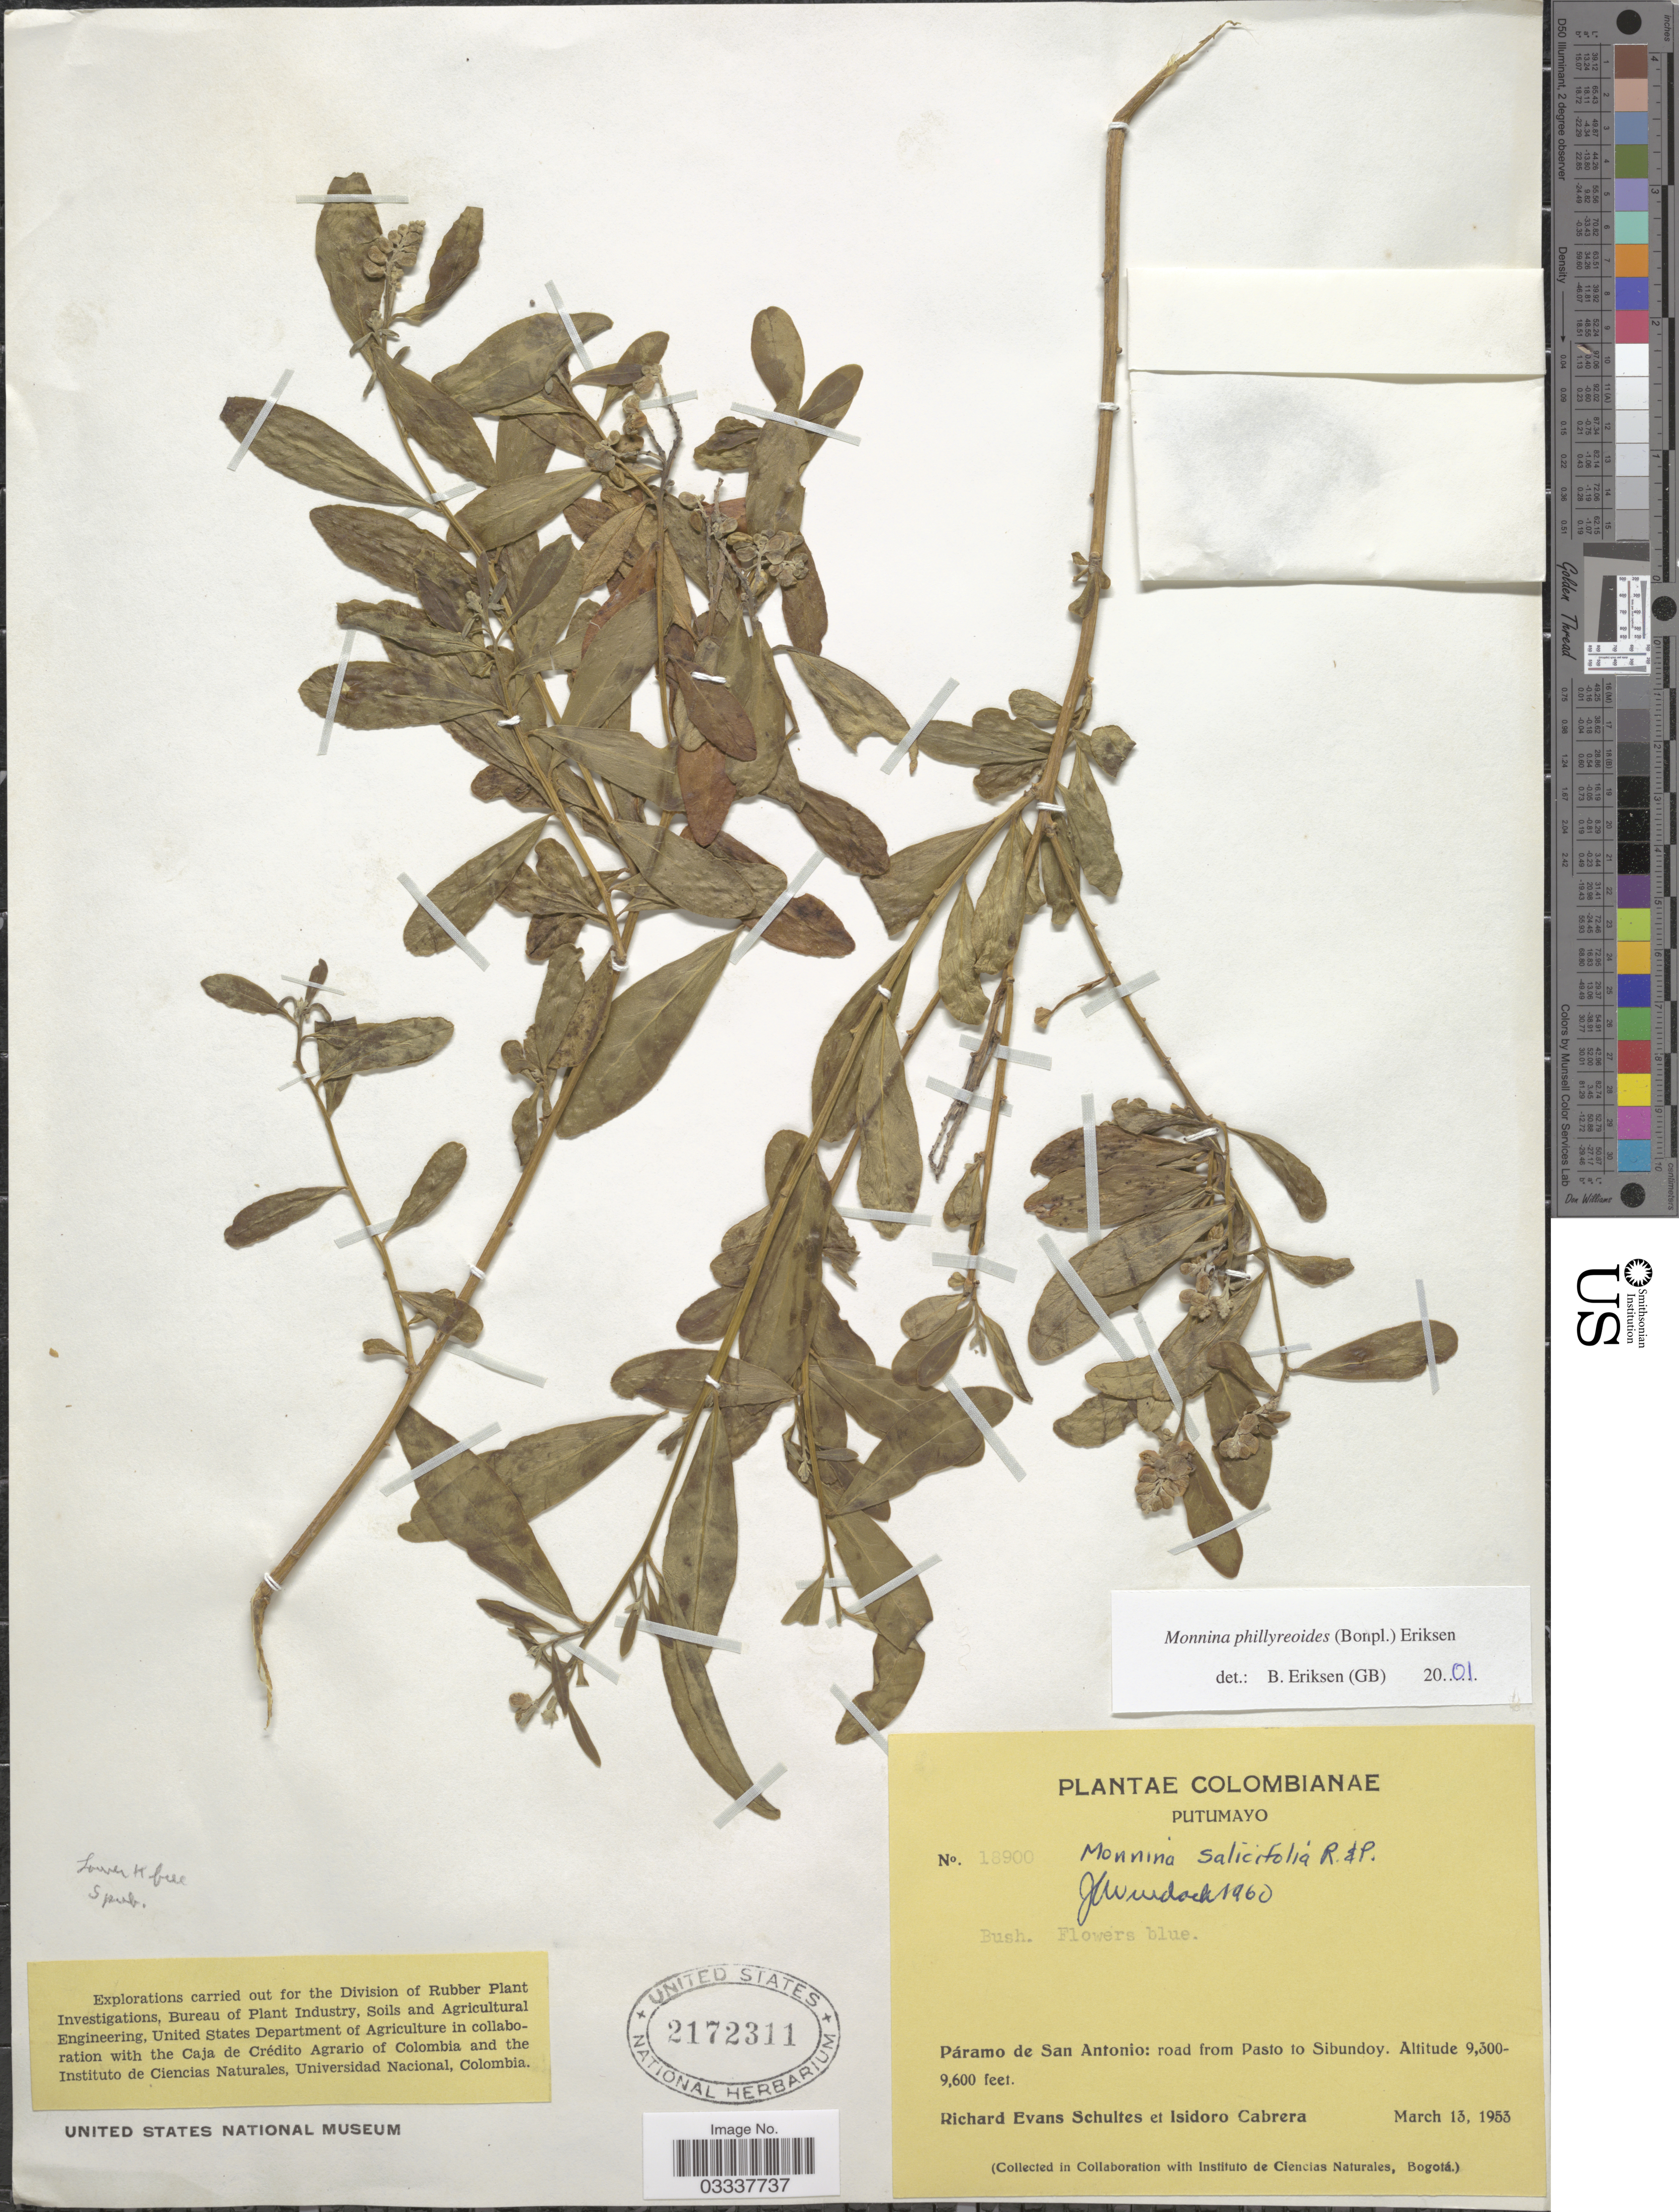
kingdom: Plantae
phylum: Tracheophyta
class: Magnoliopsida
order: Fabales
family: Polygalaceae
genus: Monnina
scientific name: Monnina phillyreoides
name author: (Bonpl.) B. Eriksen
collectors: R. E. Schultes & I. Cabrera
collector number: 18900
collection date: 1953-03-13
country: Colombia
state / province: Putumayo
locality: Páramo de San Antonio: road from Pasto to Sibundoy.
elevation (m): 2835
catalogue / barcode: US 2172311